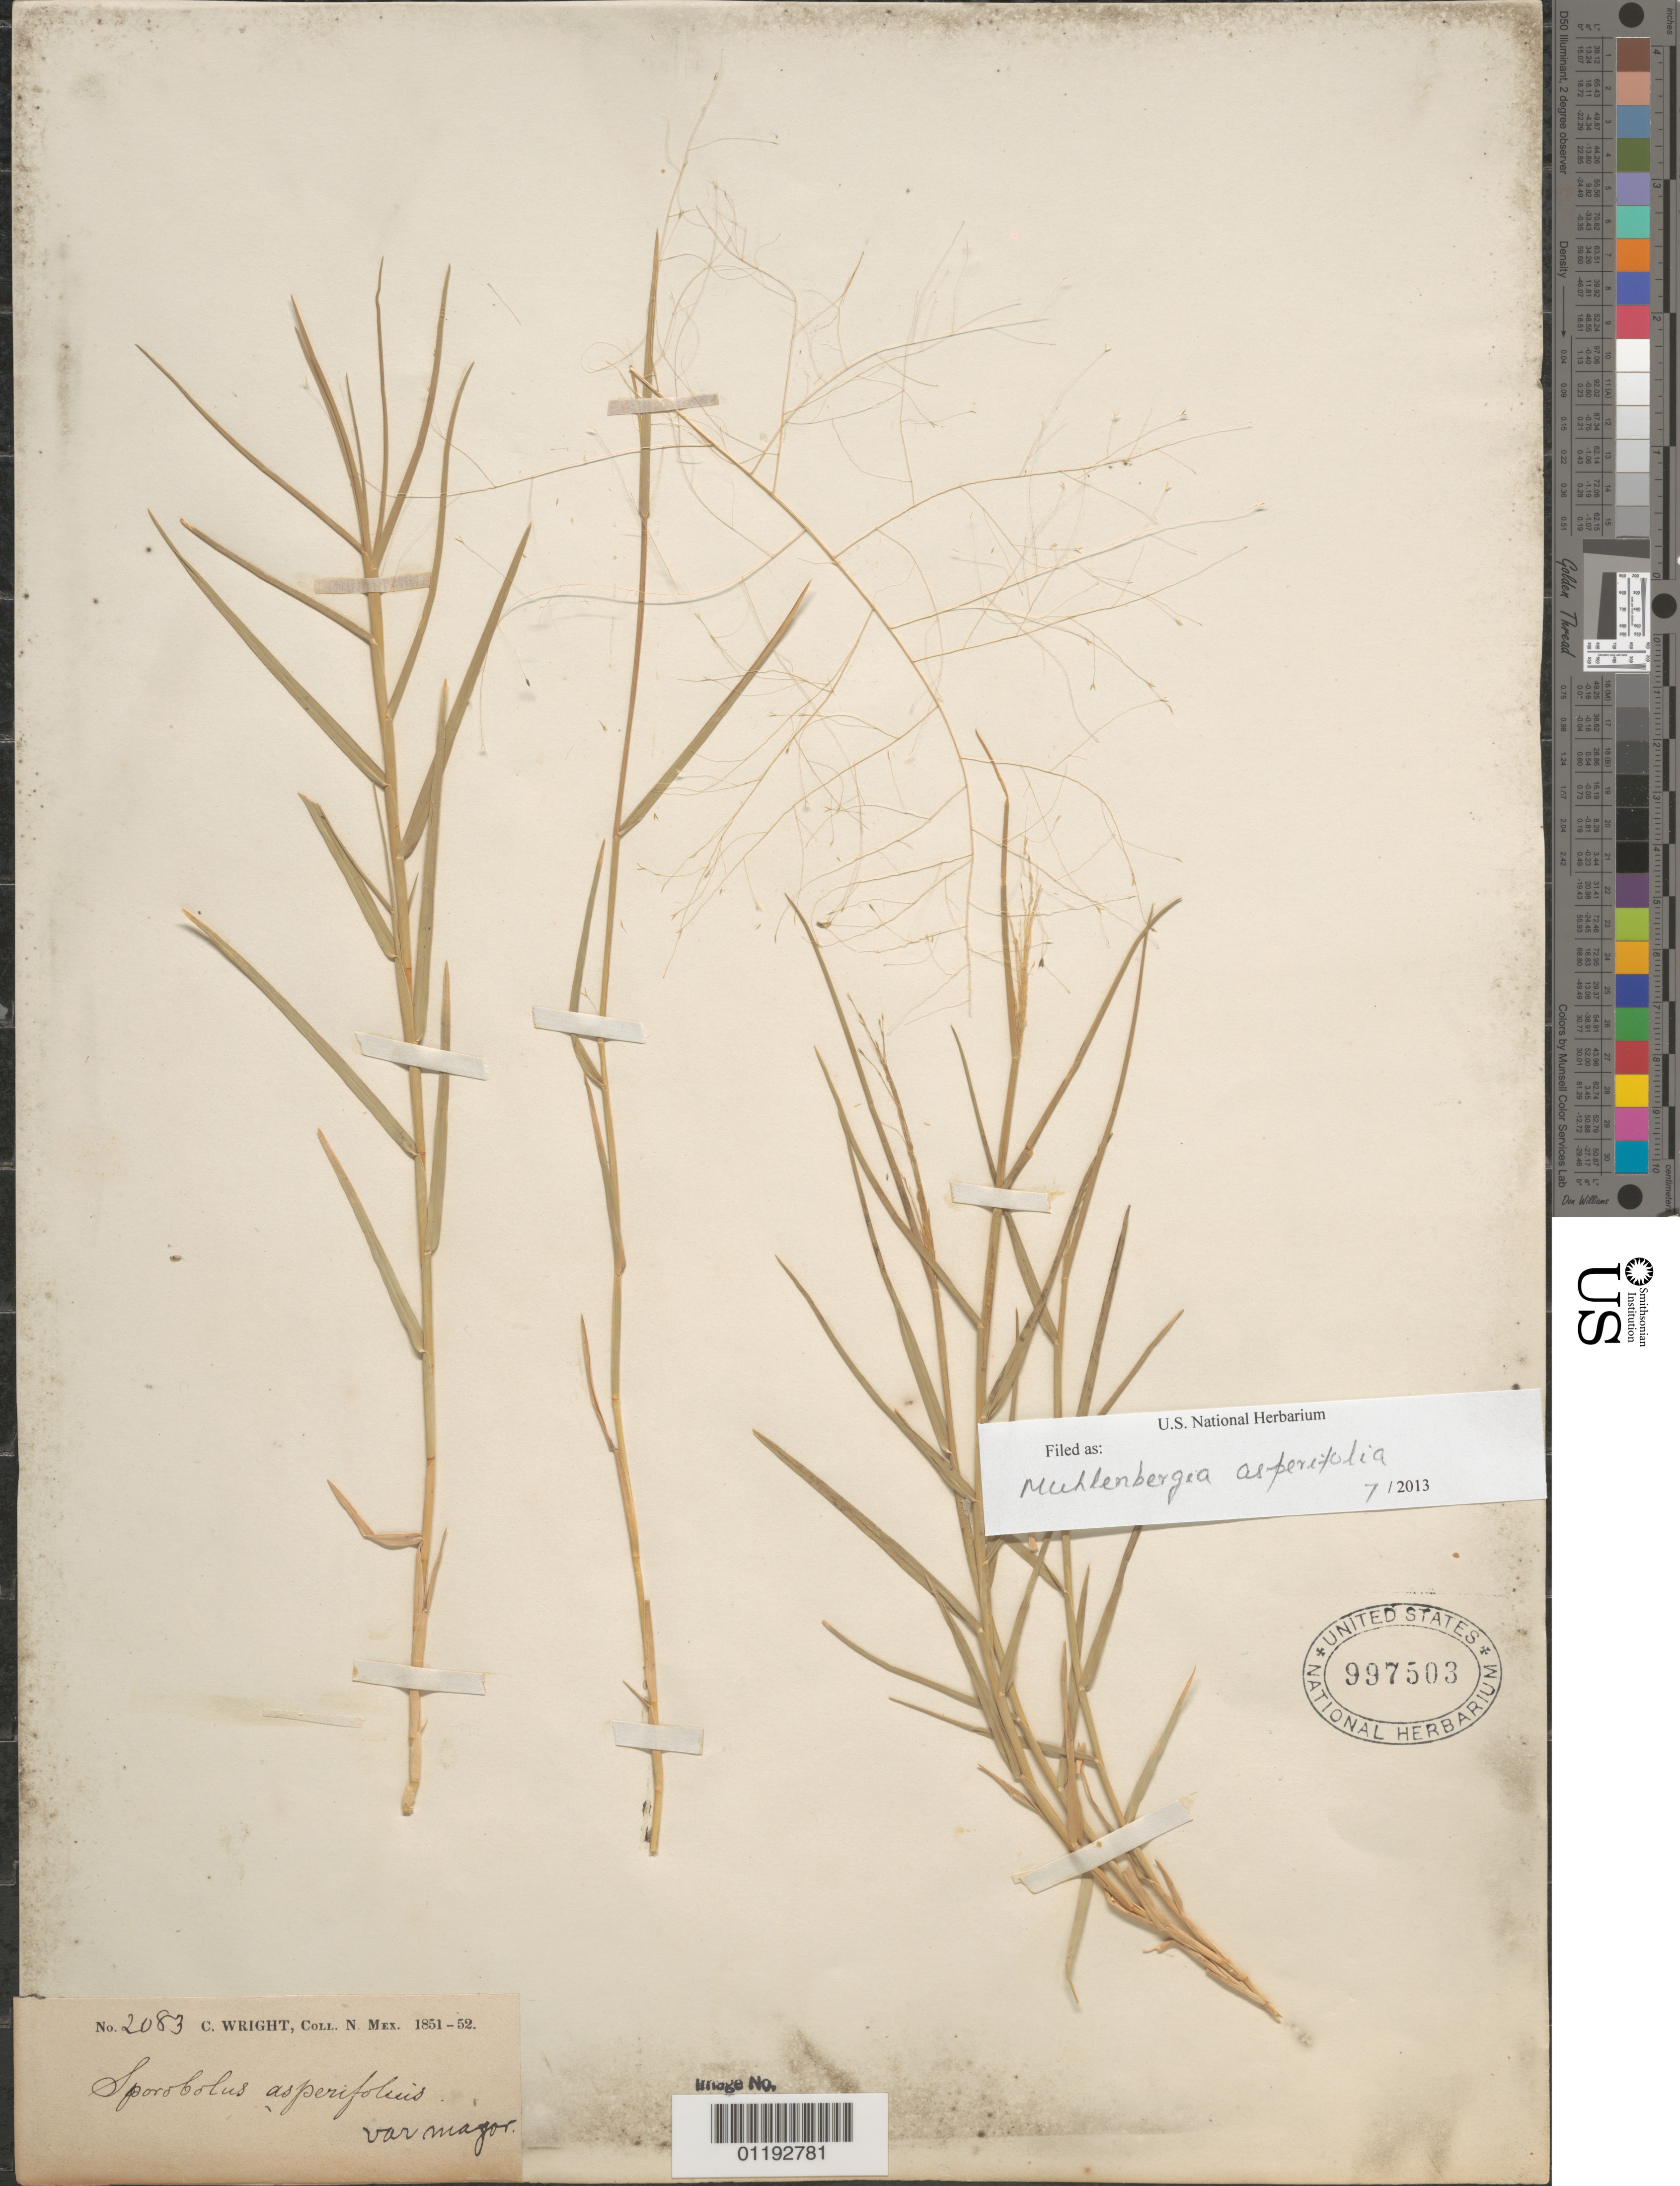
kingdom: Plantae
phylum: Tracheophyta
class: Liliopsida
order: Poales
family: Poaceae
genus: Muhlenbergia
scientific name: Muhlenbergia asperifolia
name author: (Nees & Meyen ex Trin.) Parodi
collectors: C. Wright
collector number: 2083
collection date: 1851/1852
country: United States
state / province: New Mexico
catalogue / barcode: US 997503